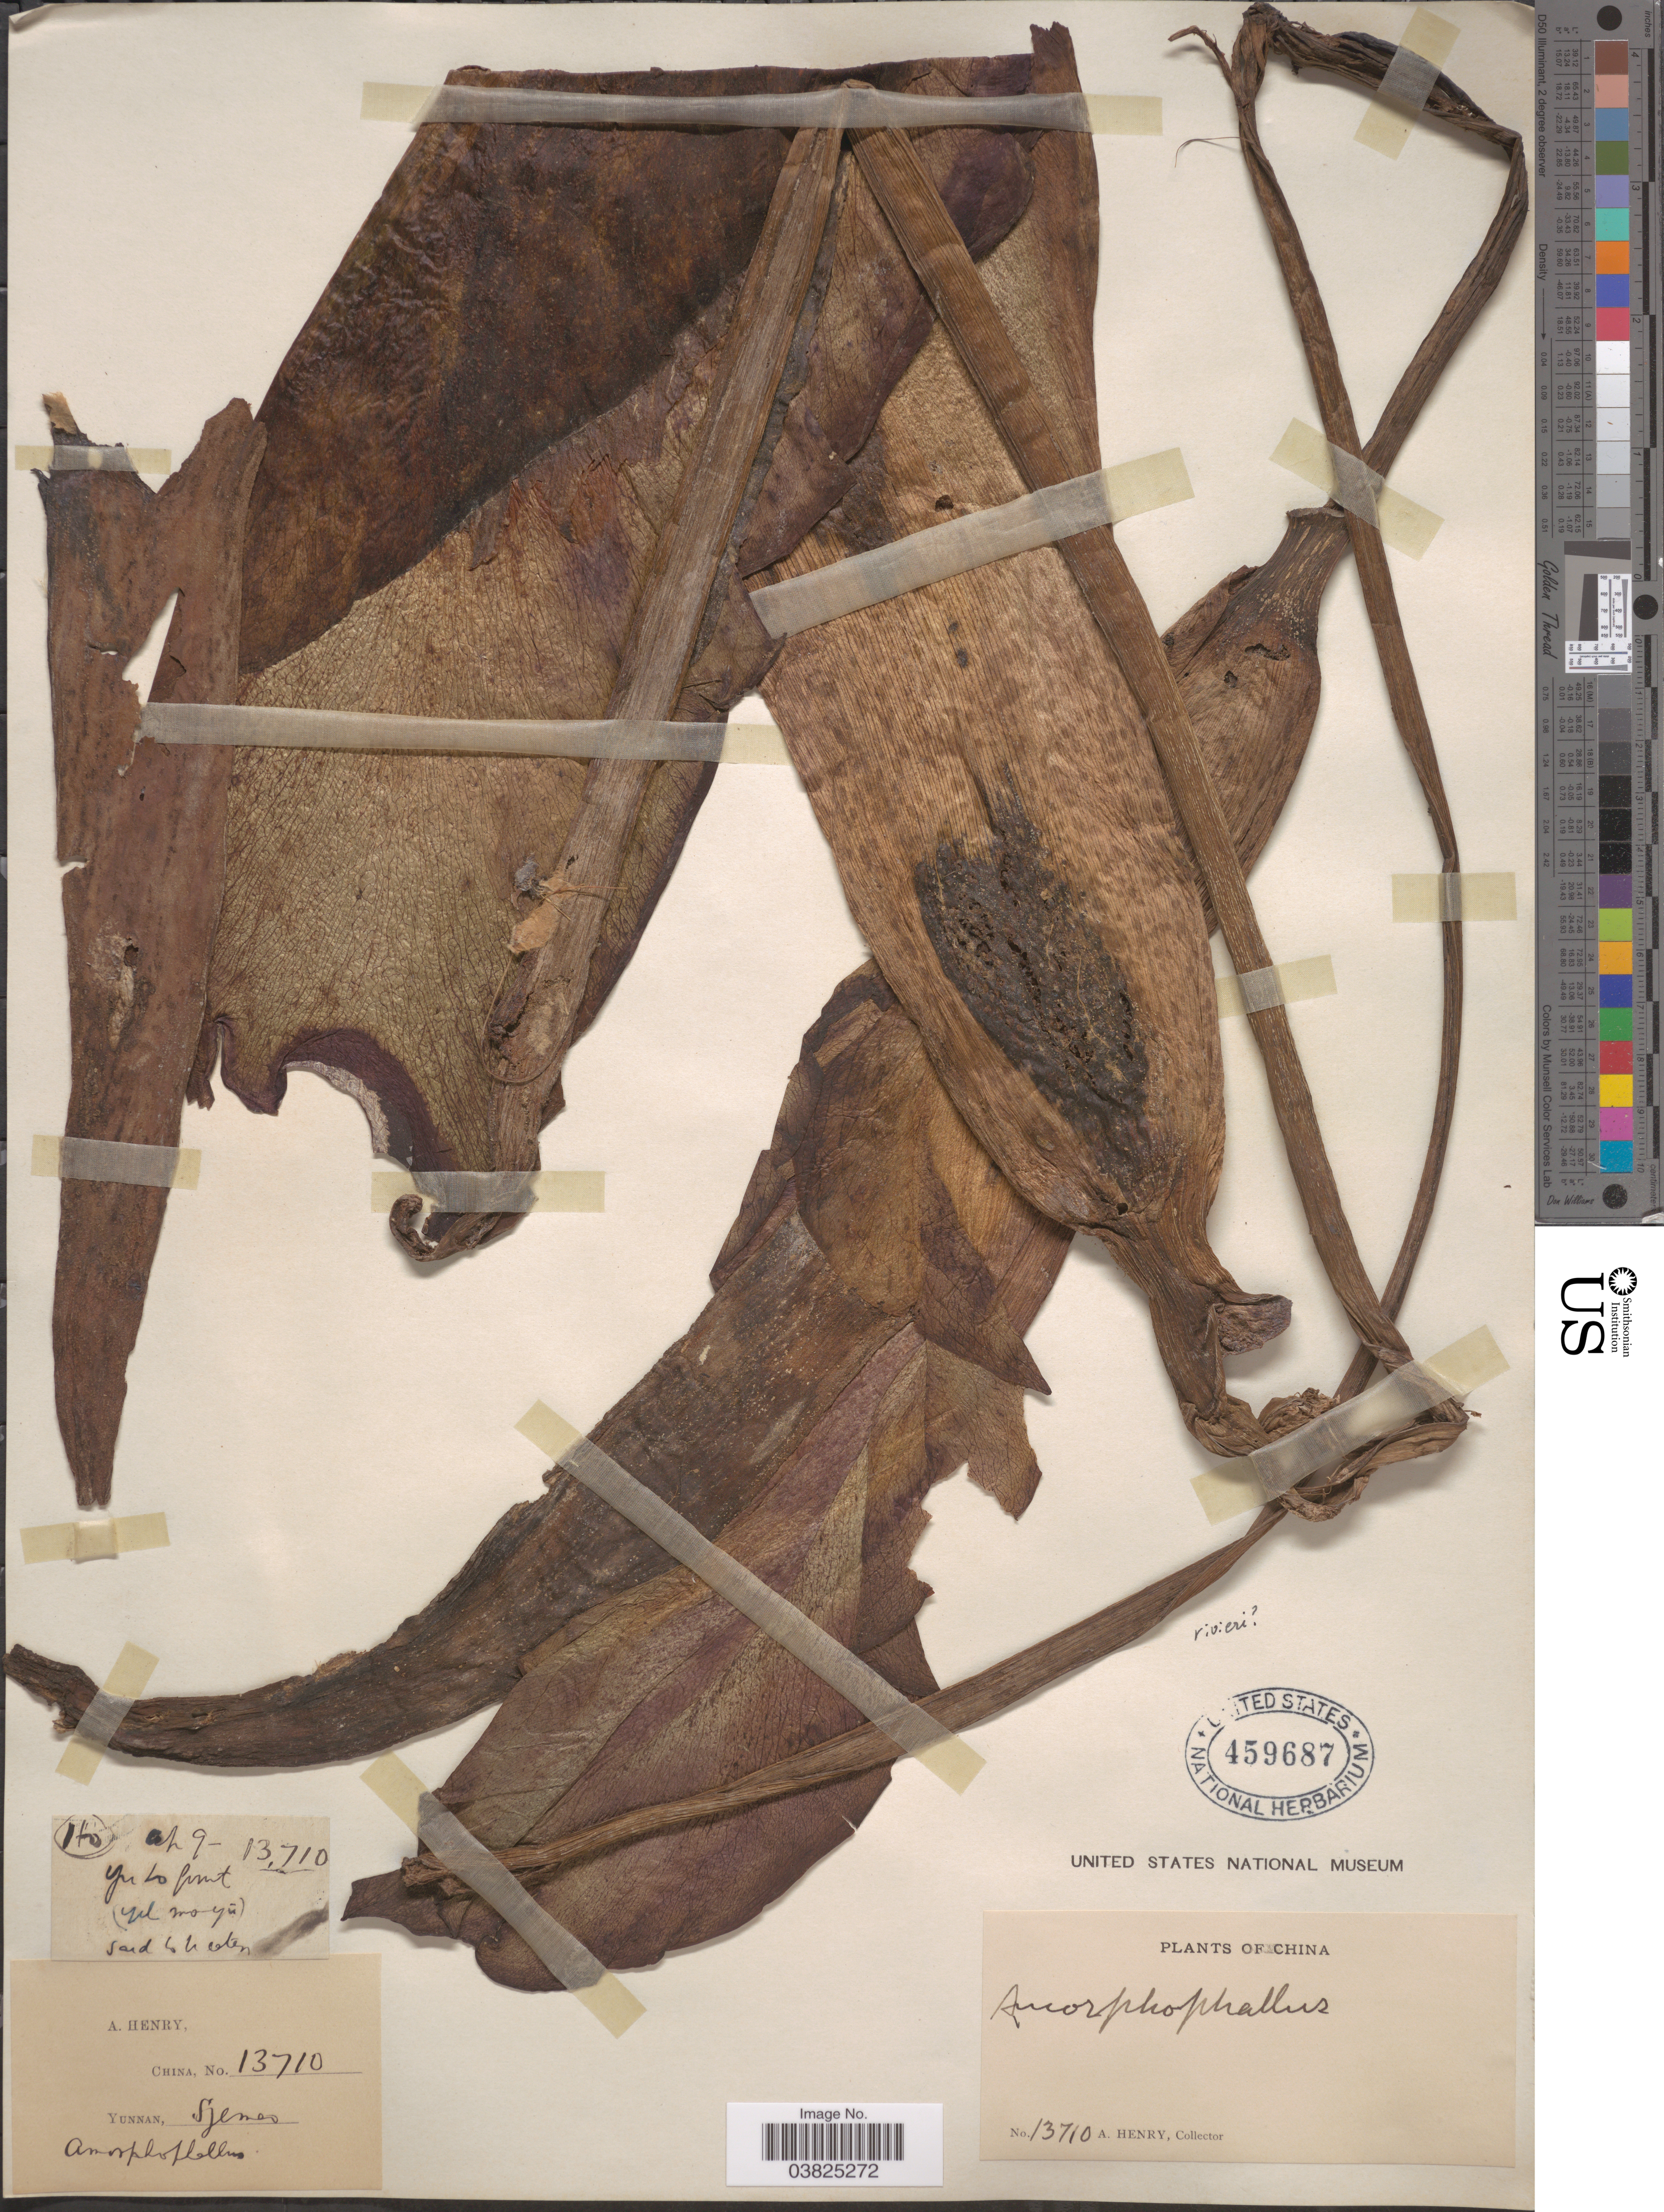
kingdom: Plantae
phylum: Tracheophyta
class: Liliopsida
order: Alismatales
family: Araceae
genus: Amorphophallus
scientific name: Amorphophallus konjac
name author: K. Koch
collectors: A. Henry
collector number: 13710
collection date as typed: Transcribed d/m/y: /4/9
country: China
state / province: Yunnan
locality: Yu Lo Point. Szemao.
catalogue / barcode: US 459687